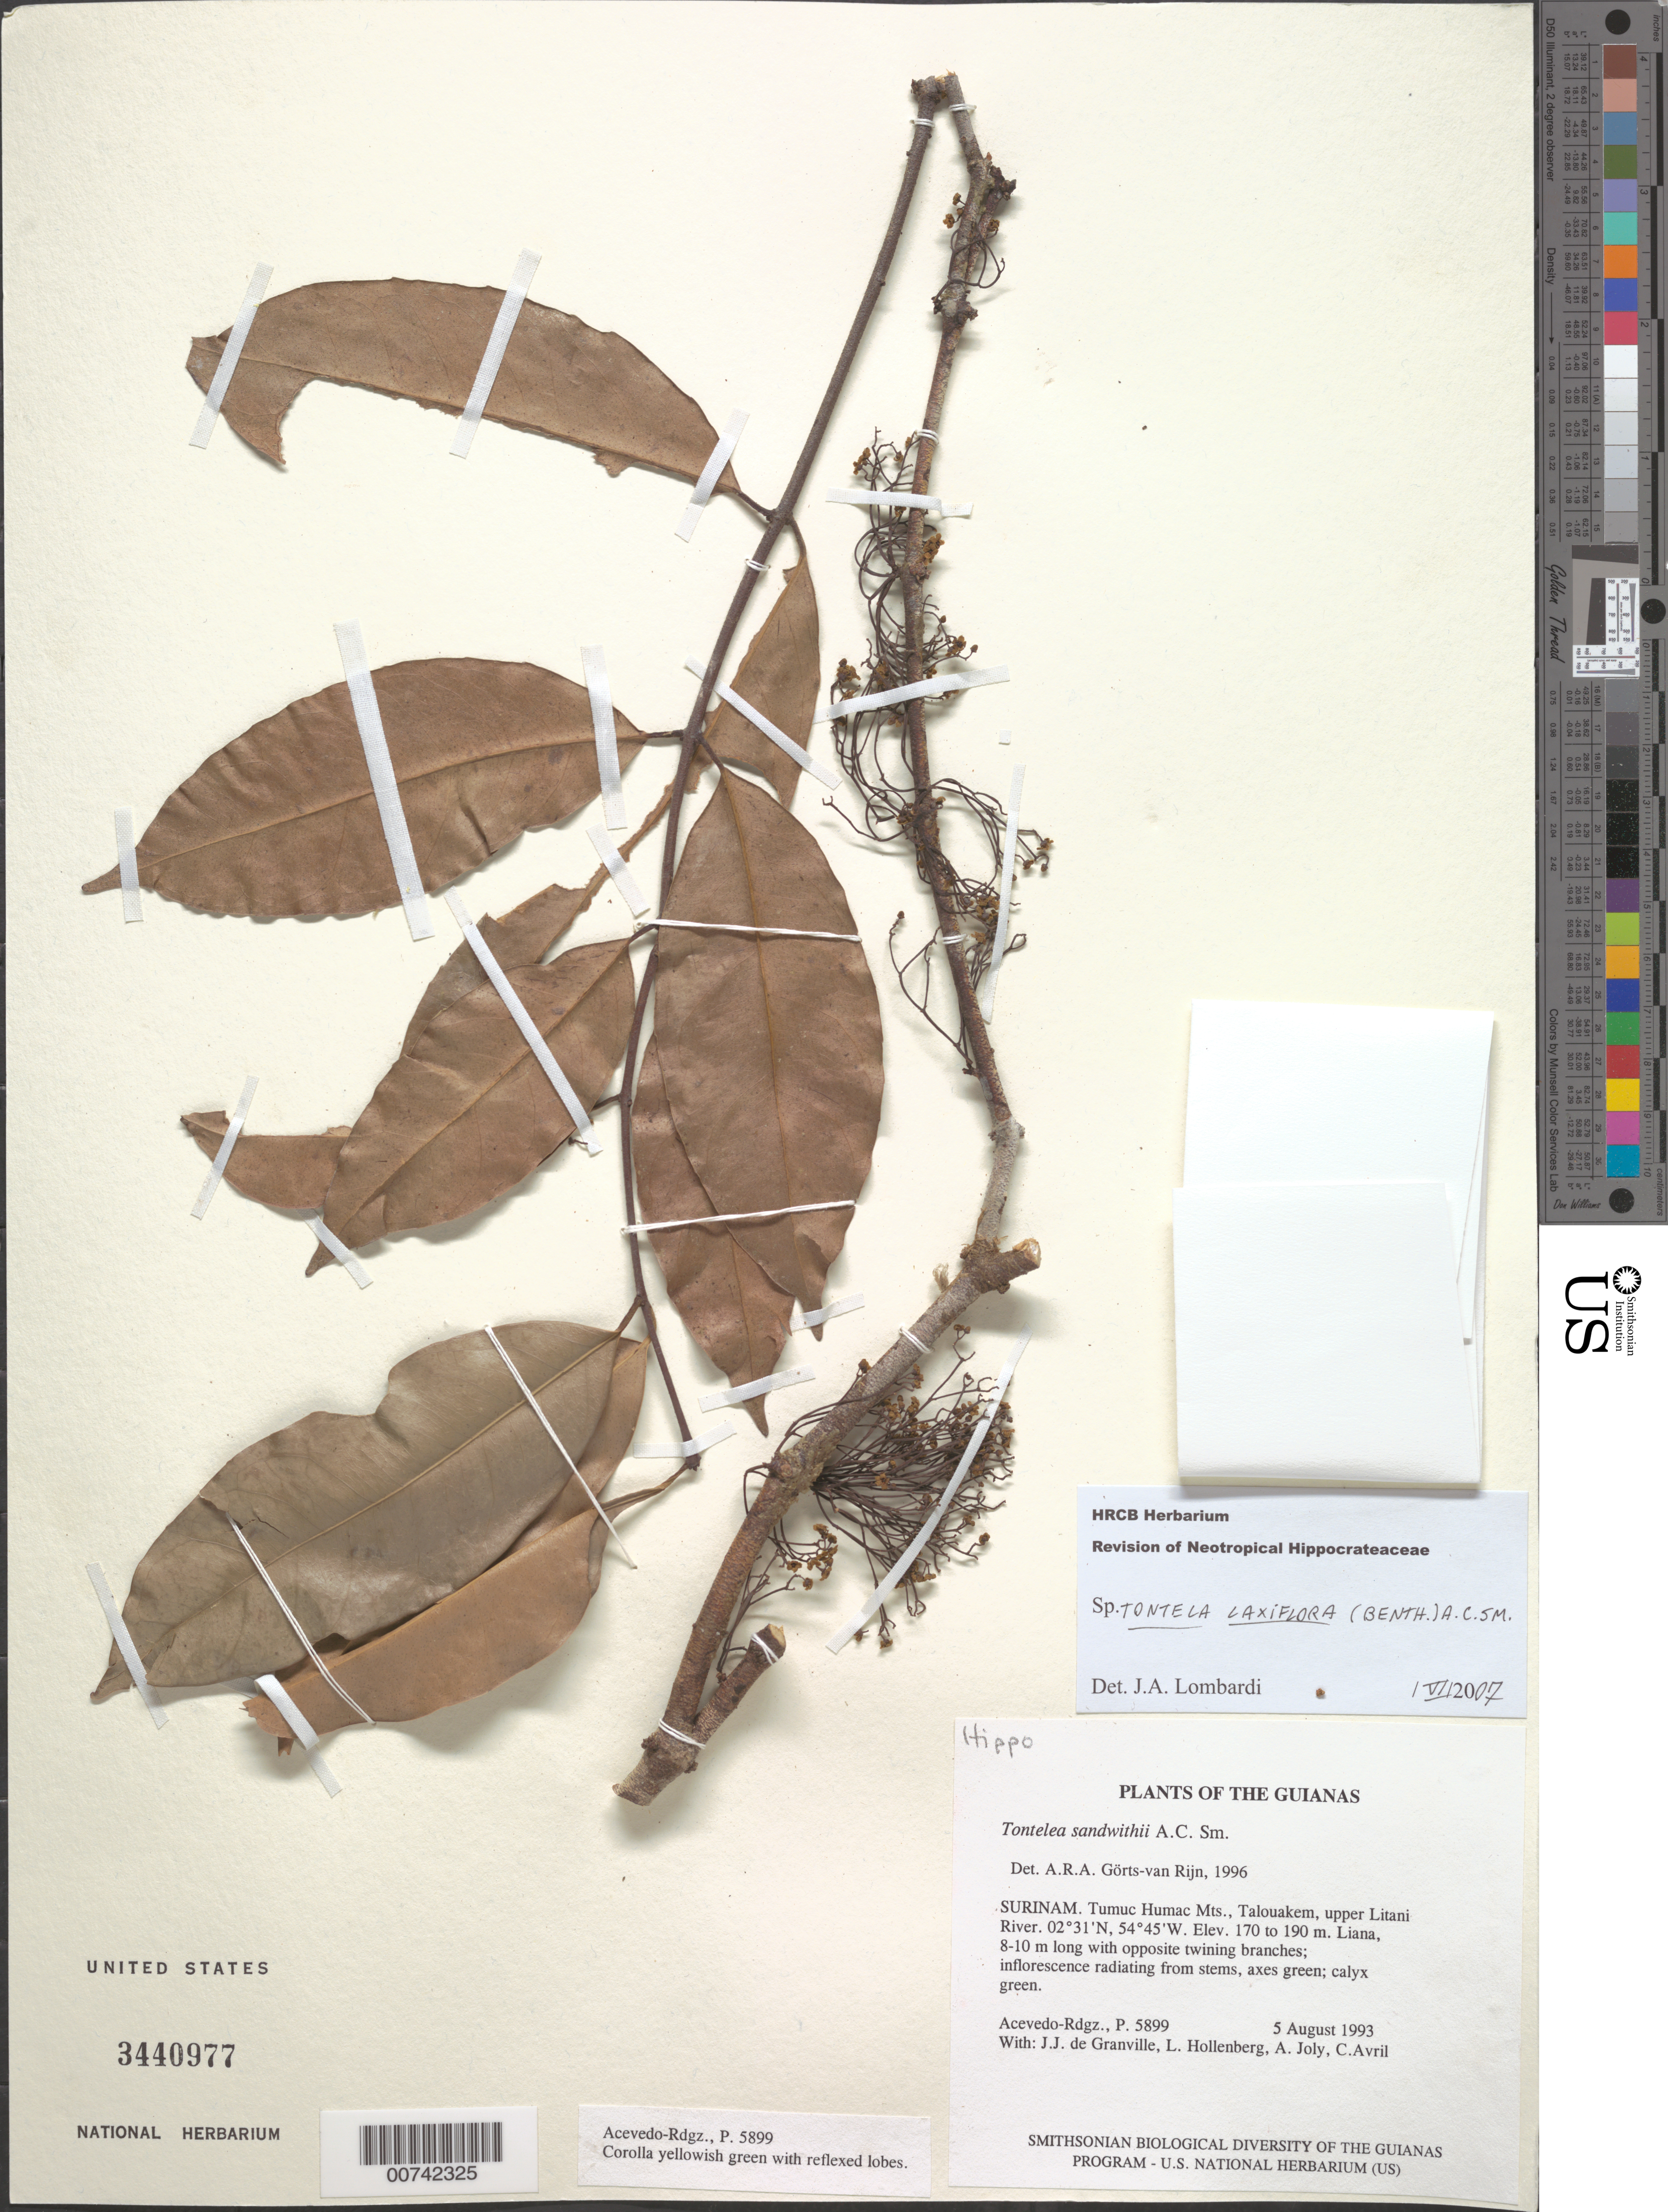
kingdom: Plantae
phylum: Tracheophyta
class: Magnoliopsida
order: Celastrales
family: Celastraceae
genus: Tontelea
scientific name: Tontelea laxiflora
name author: (Benth.) A.C. Sm.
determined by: Lombardi, Julio A.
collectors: P. Acevedo-Rodr., C. Boyer, J.-J. de Granville, A. Joly & L. Hollenberg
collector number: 5899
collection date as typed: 05 Aug 1993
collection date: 1993-08-05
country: Suriname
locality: Tumuc Humac Mts., Talouakem, upper Litani River.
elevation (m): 170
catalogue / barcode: US 3440977